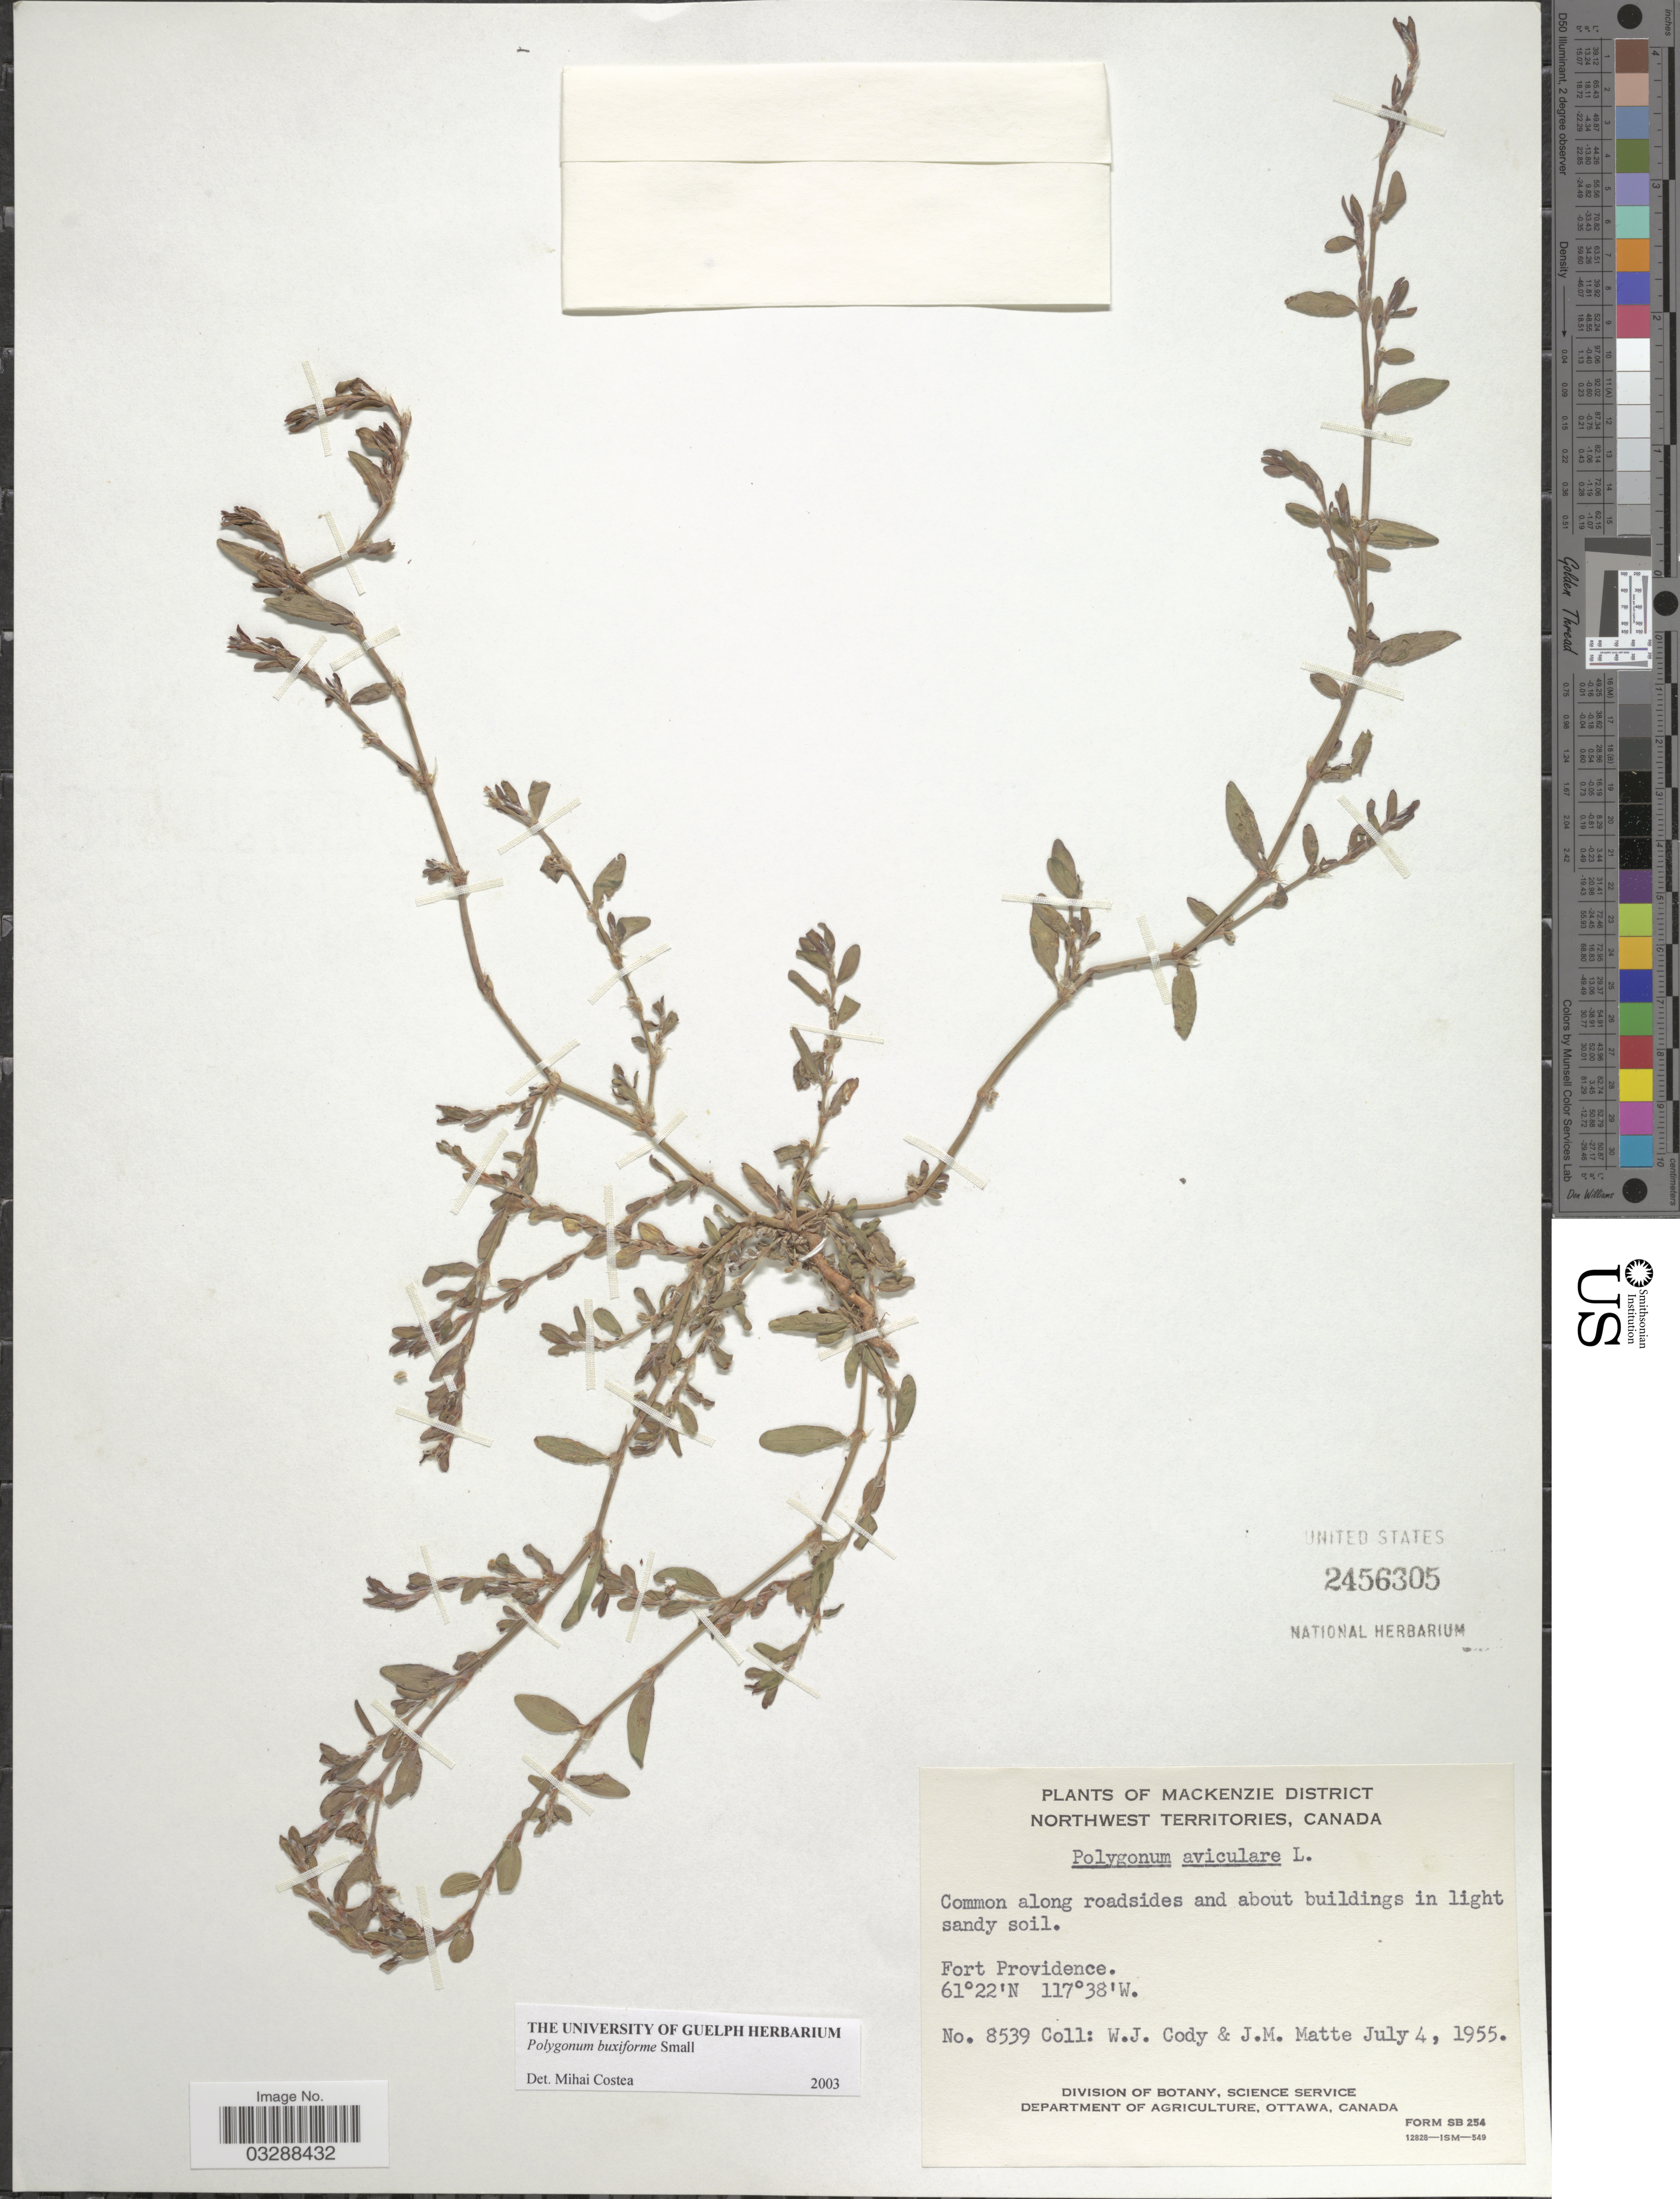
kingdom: Plantae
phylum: Tracheophyta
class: Magnoliopsida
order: Caryophyllales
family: Polygonaceae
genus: Polygonum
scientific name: Polygonum buxiforme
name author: Small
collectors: W. Cody & J. Matte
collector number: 8539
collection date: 1955-07-04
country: Canada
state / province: Northwest Territories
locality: Mackenzie District, Fort Providence.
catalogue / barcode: US 2456305